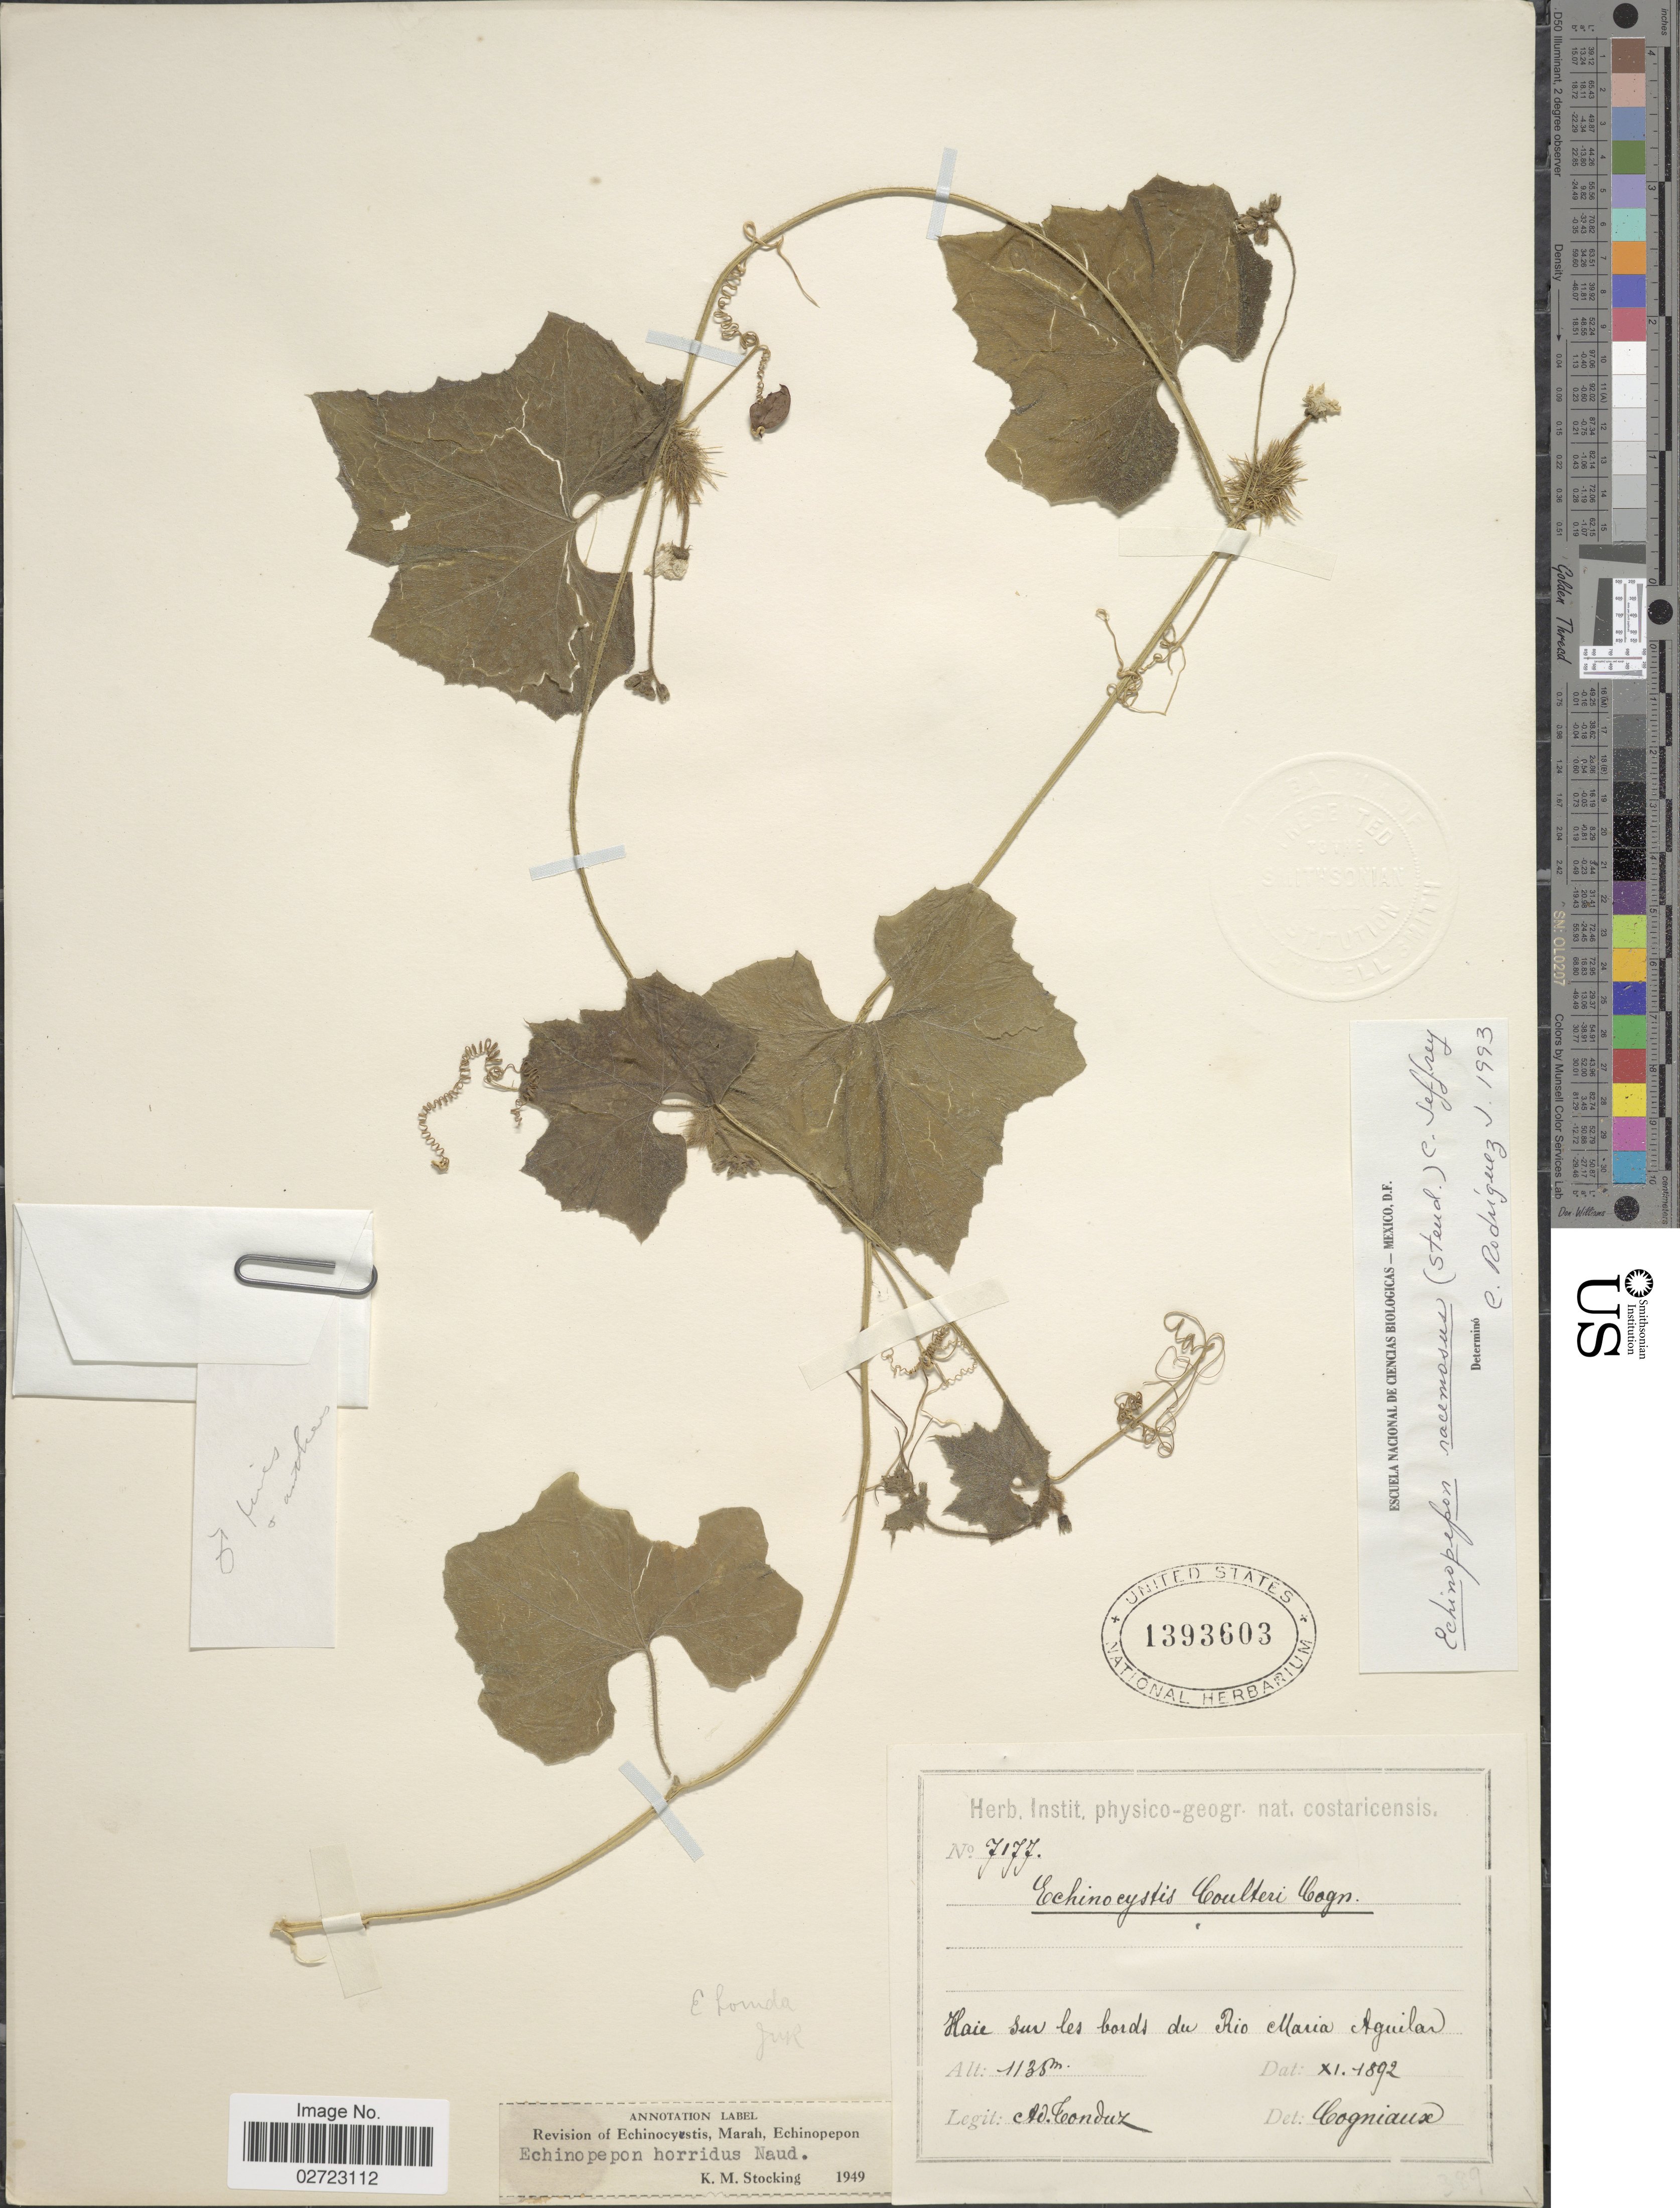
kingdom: Plantae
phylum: Tracheophyta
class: Magnoliopsida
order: Cucurbitales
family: Cucurbitaceae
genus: Echinopepon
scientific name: Echinopepon racemosus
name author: (Steud.) C. Jeffrey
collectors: A. Tonduz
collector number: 7177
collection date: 1892-11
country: Costa Rica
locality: Haie sur les bords du Rio Maria Aguilar.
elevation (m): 1135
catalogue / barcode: US 1393603